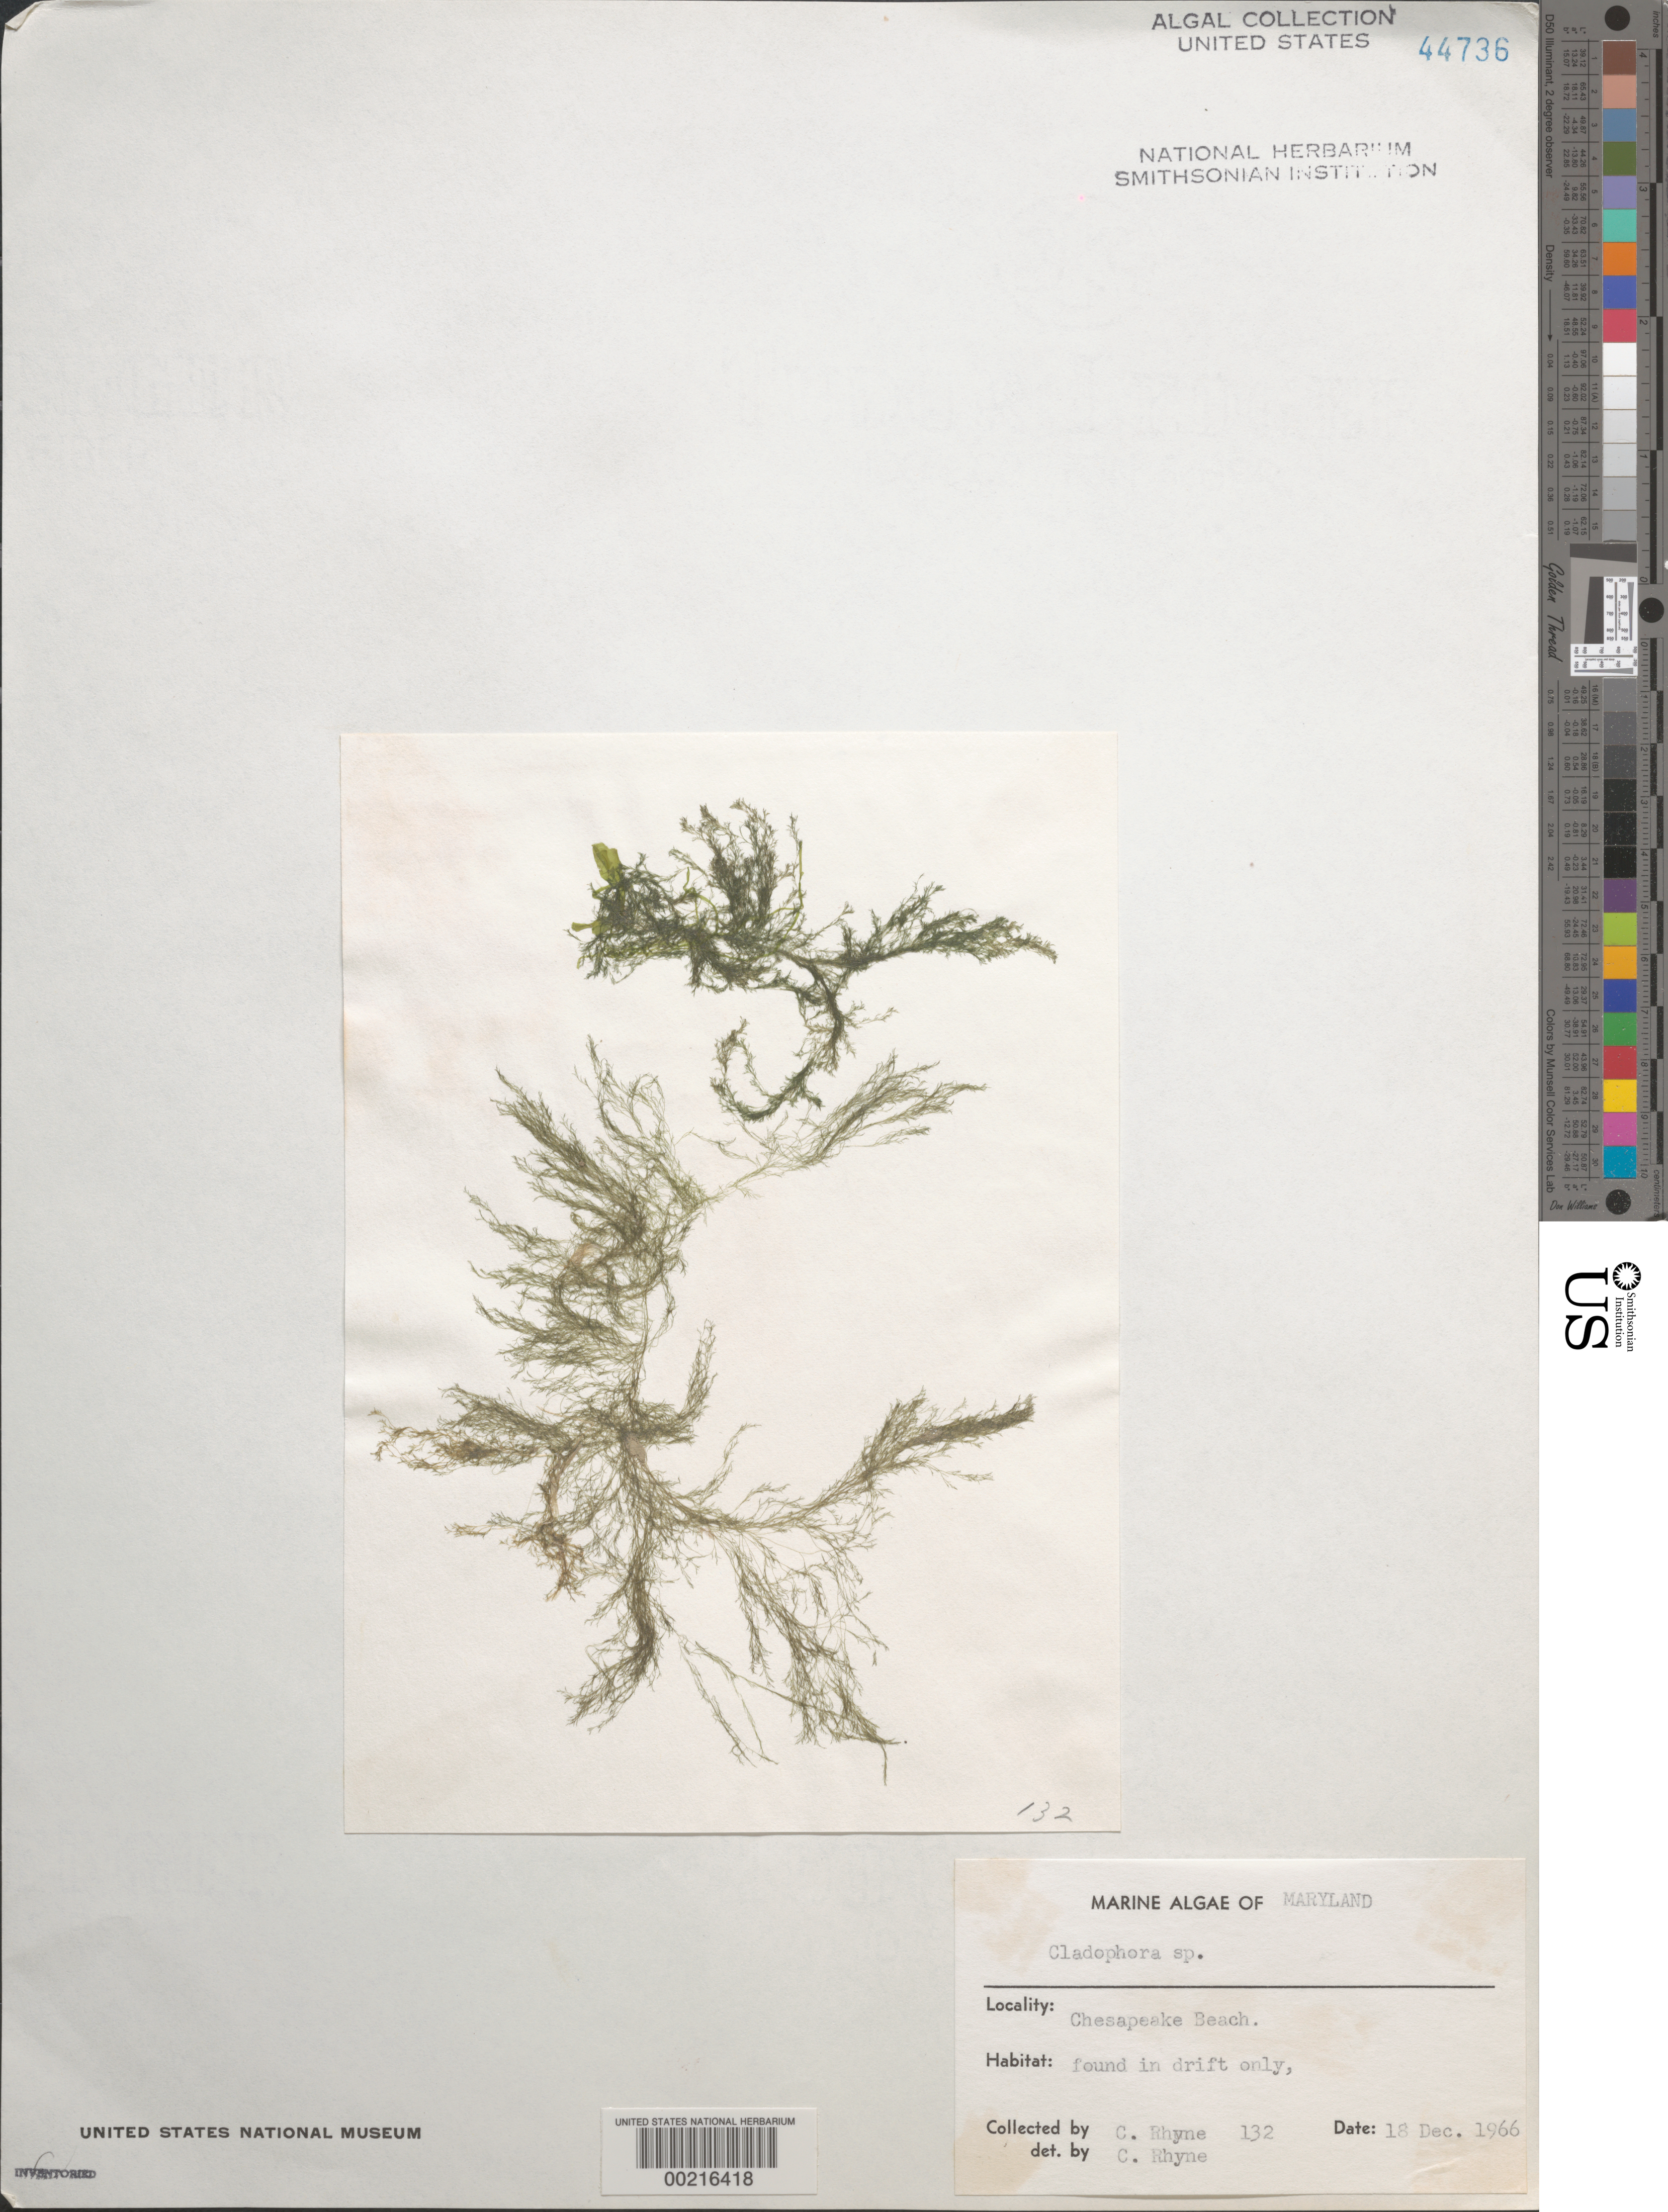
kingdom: Plantae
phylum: Chlorophyta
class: Ulvophyceae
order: Cladophorales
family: Cladophoraceae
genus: Cladophora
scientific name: Cladophora sp.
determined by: Rhyne, C. F.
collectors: C. Rhyne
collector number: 132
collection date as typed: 18 Dec 1966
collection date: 1966-12-18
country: United States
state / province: Maryland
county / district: Calvert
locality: Chesapeake Beach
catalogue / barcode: US 44736